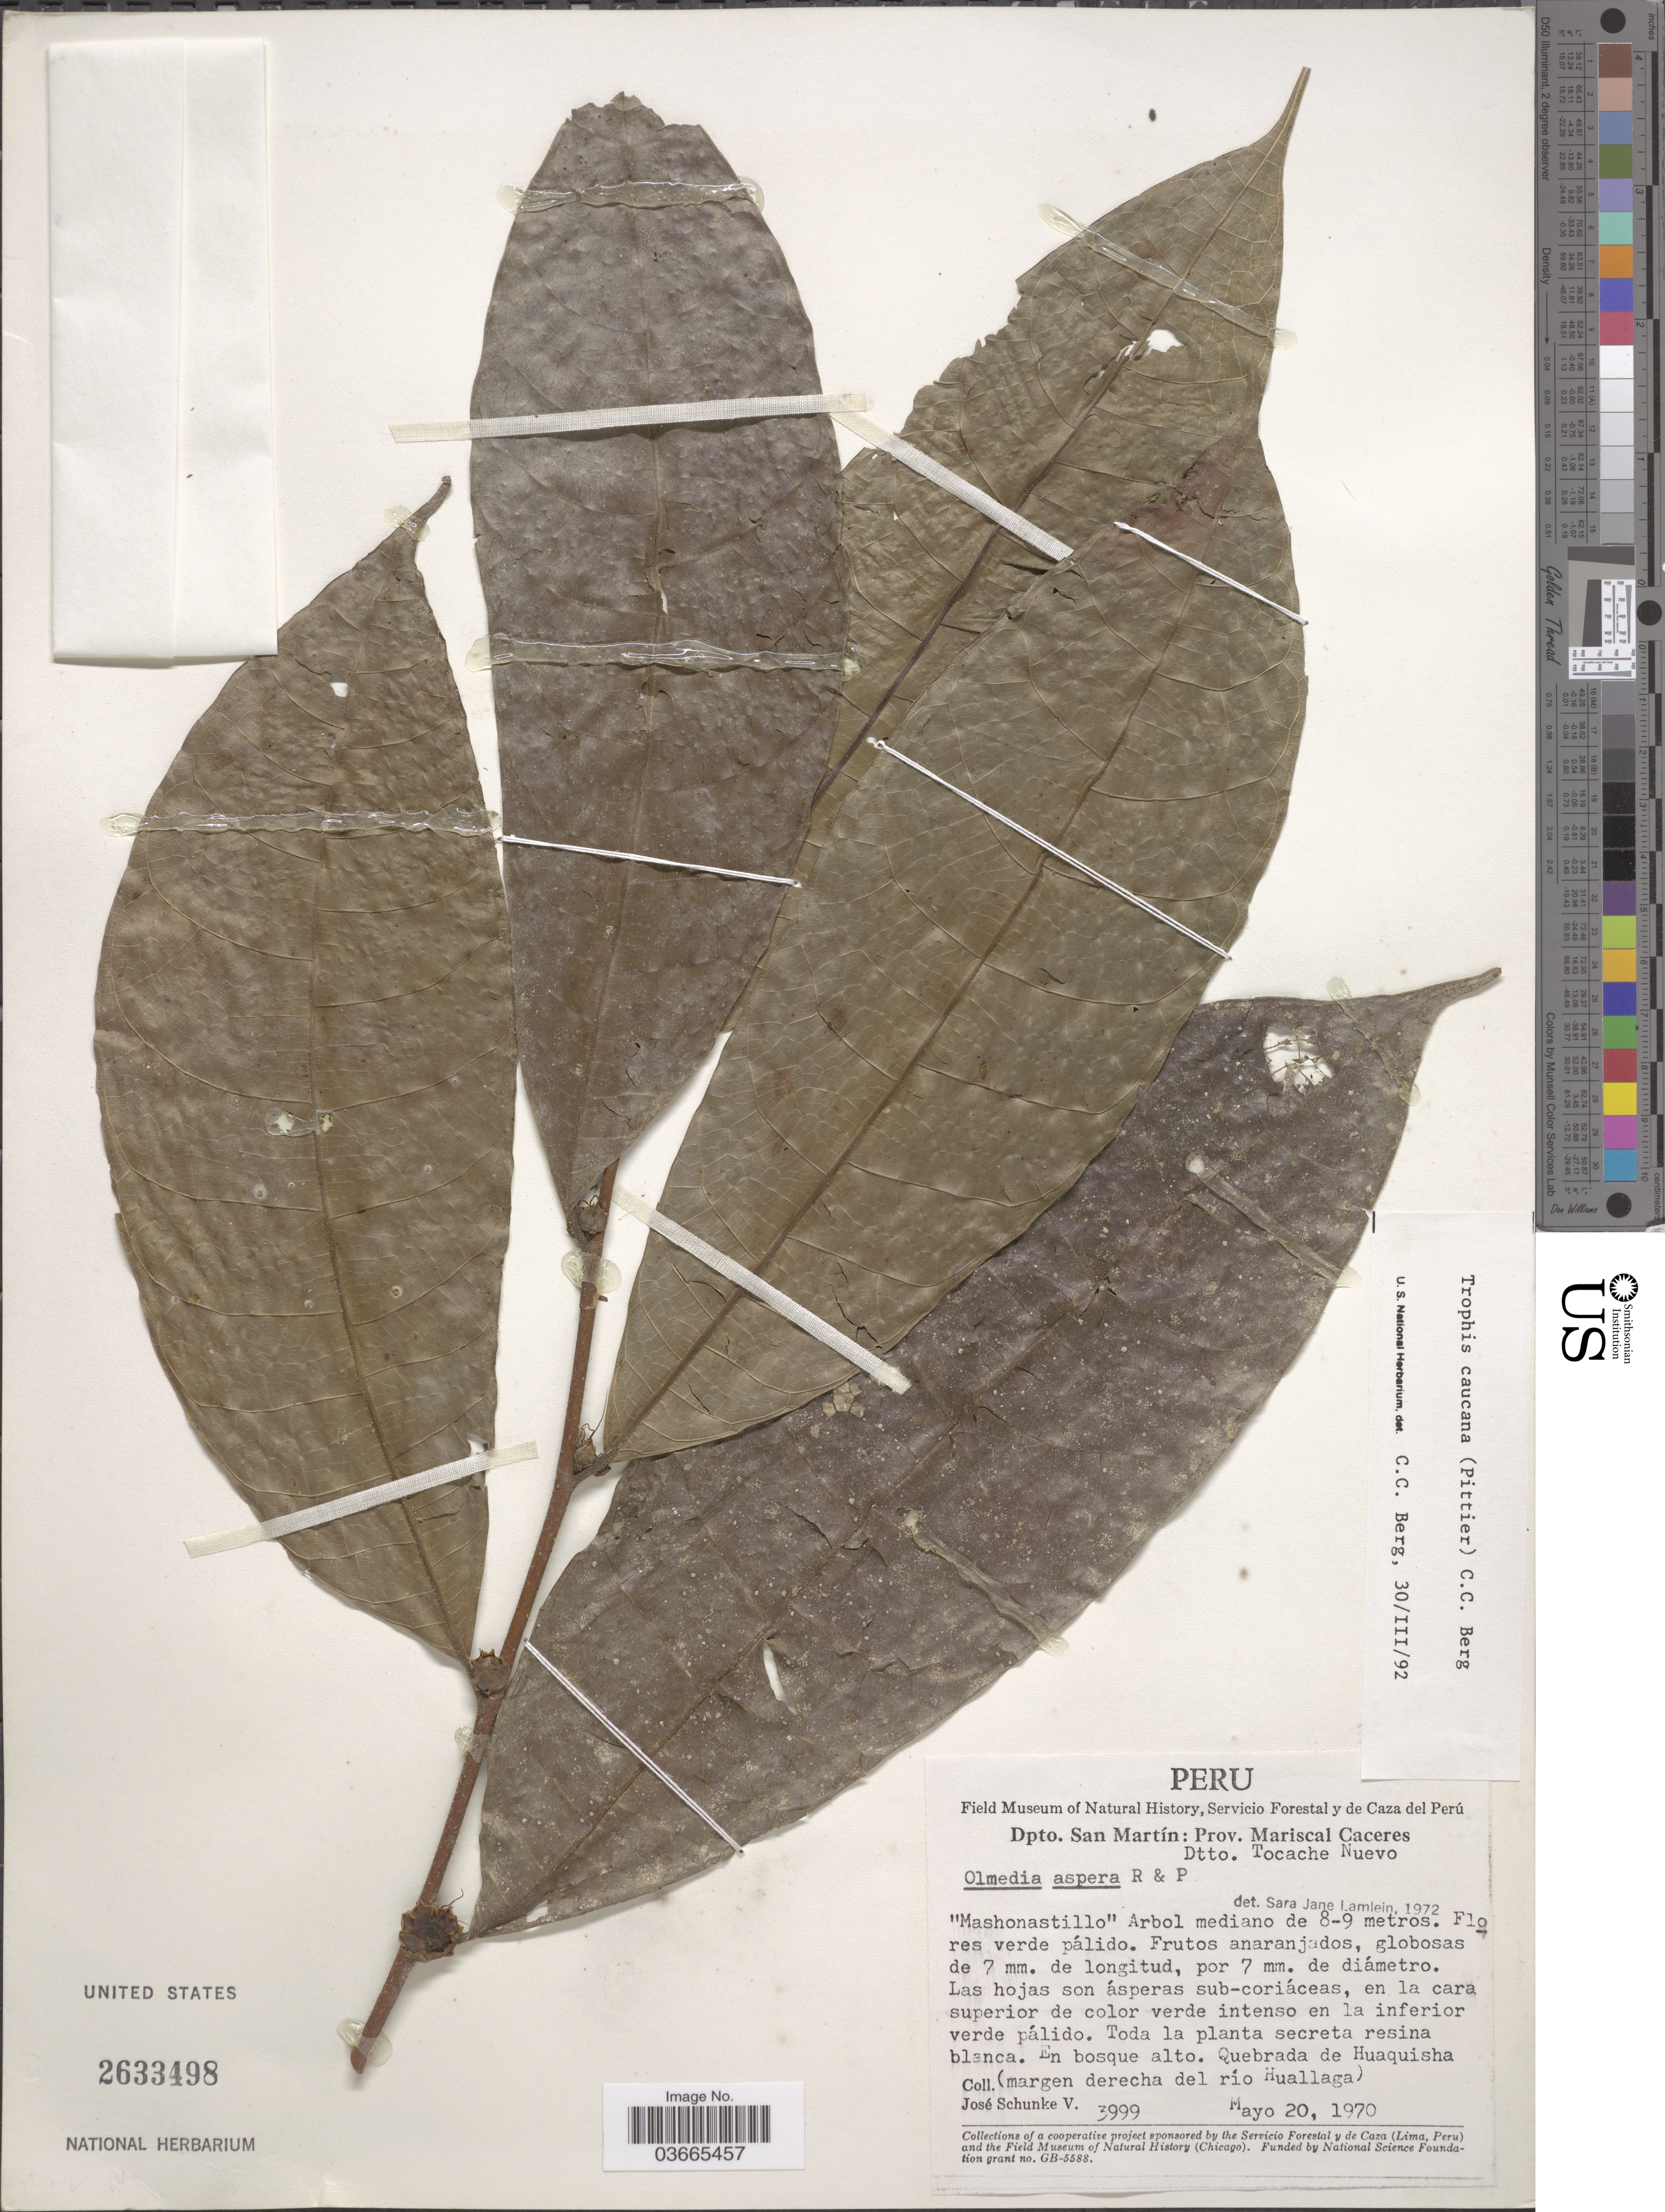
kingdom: Plantae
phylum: Tracheophyta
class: Magnoliopsida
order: Rosales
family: Moraceae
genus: Olmedia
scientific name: Olmedia aspera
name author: Ruiz & Pav.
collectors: J. Schunke Vigo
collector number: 3999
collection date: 1970-05-20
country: Peru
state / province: San Martín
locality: Dpto. San Martín: Prov. Mariscal Caceres. Dtto. Tocache Nuevo. Quebrada de Huaquisha (margen derecha del río Huallaga).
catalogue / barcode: US 2633498